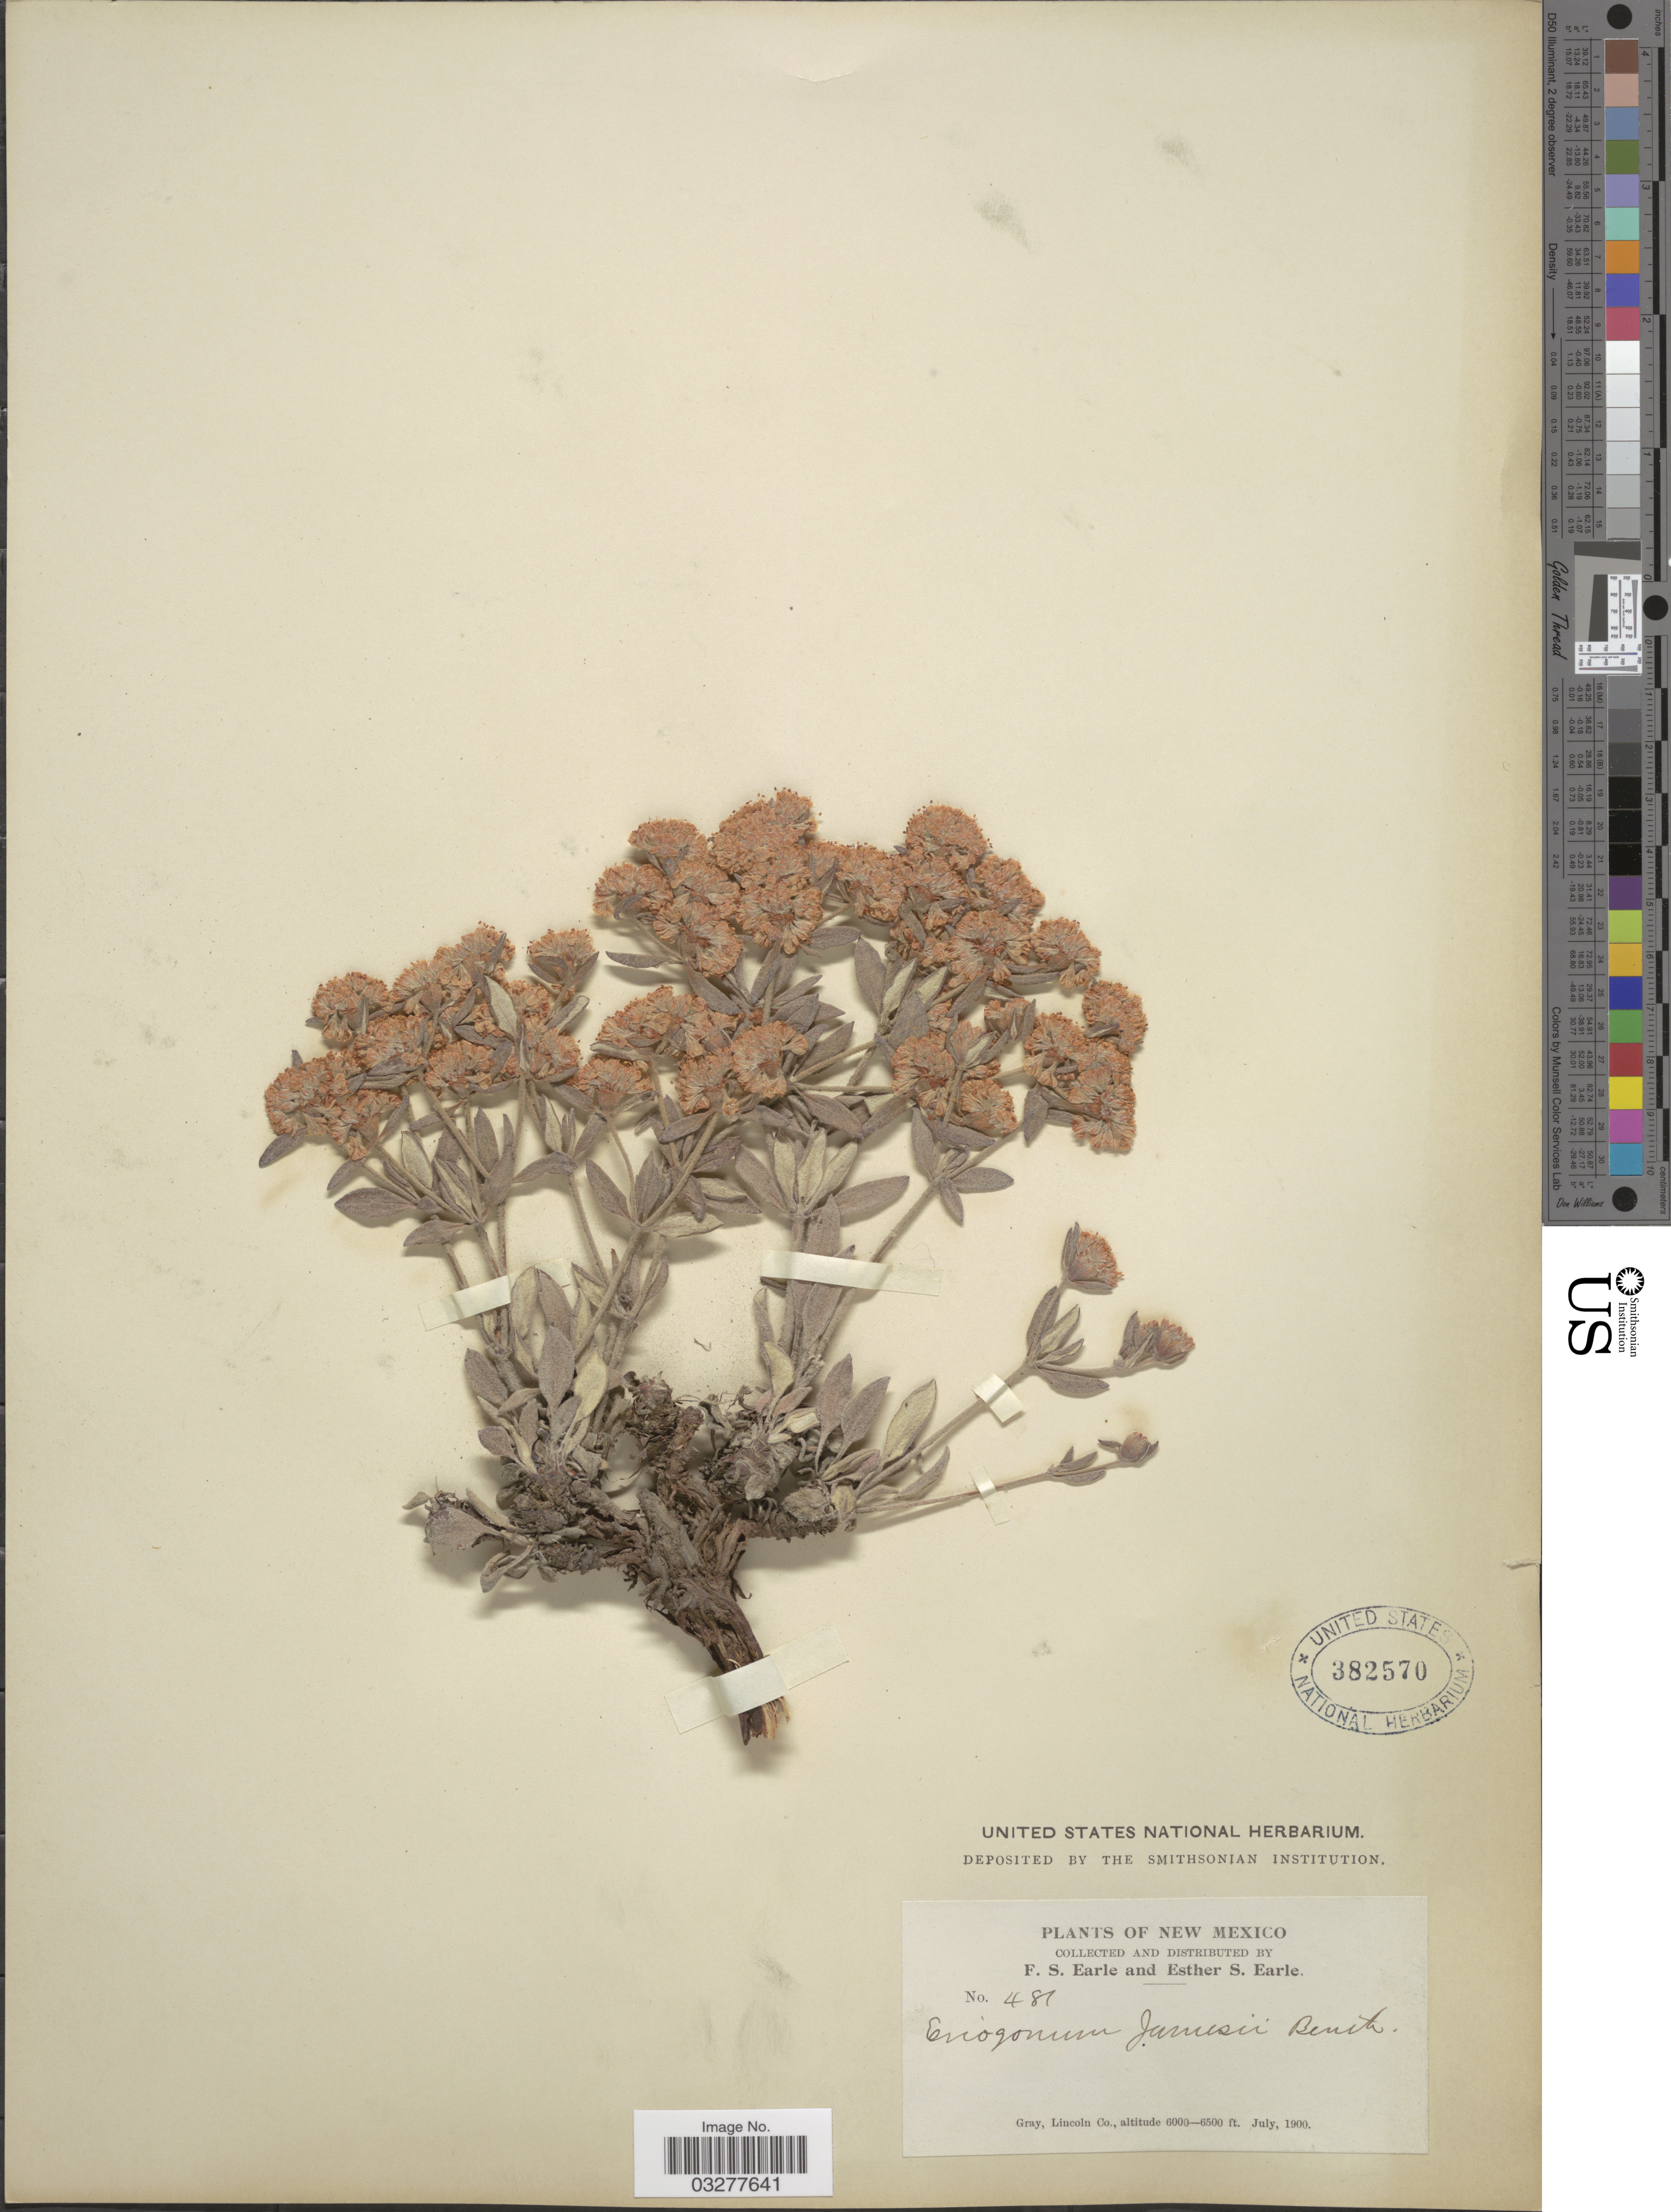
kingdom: Plantae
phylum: Tracheophyta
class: Magnoliopsida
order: Caryophyllales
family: Polygonaceae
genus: Eriogonum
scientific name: Eriogonum jamesii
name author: Benth.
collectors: F. S. Earle & E. S. Earle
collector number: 481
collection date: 1900-07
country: United States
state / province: New Mexico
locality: Gray, Lincoln Co.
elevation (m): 1829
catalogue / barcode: US 382570